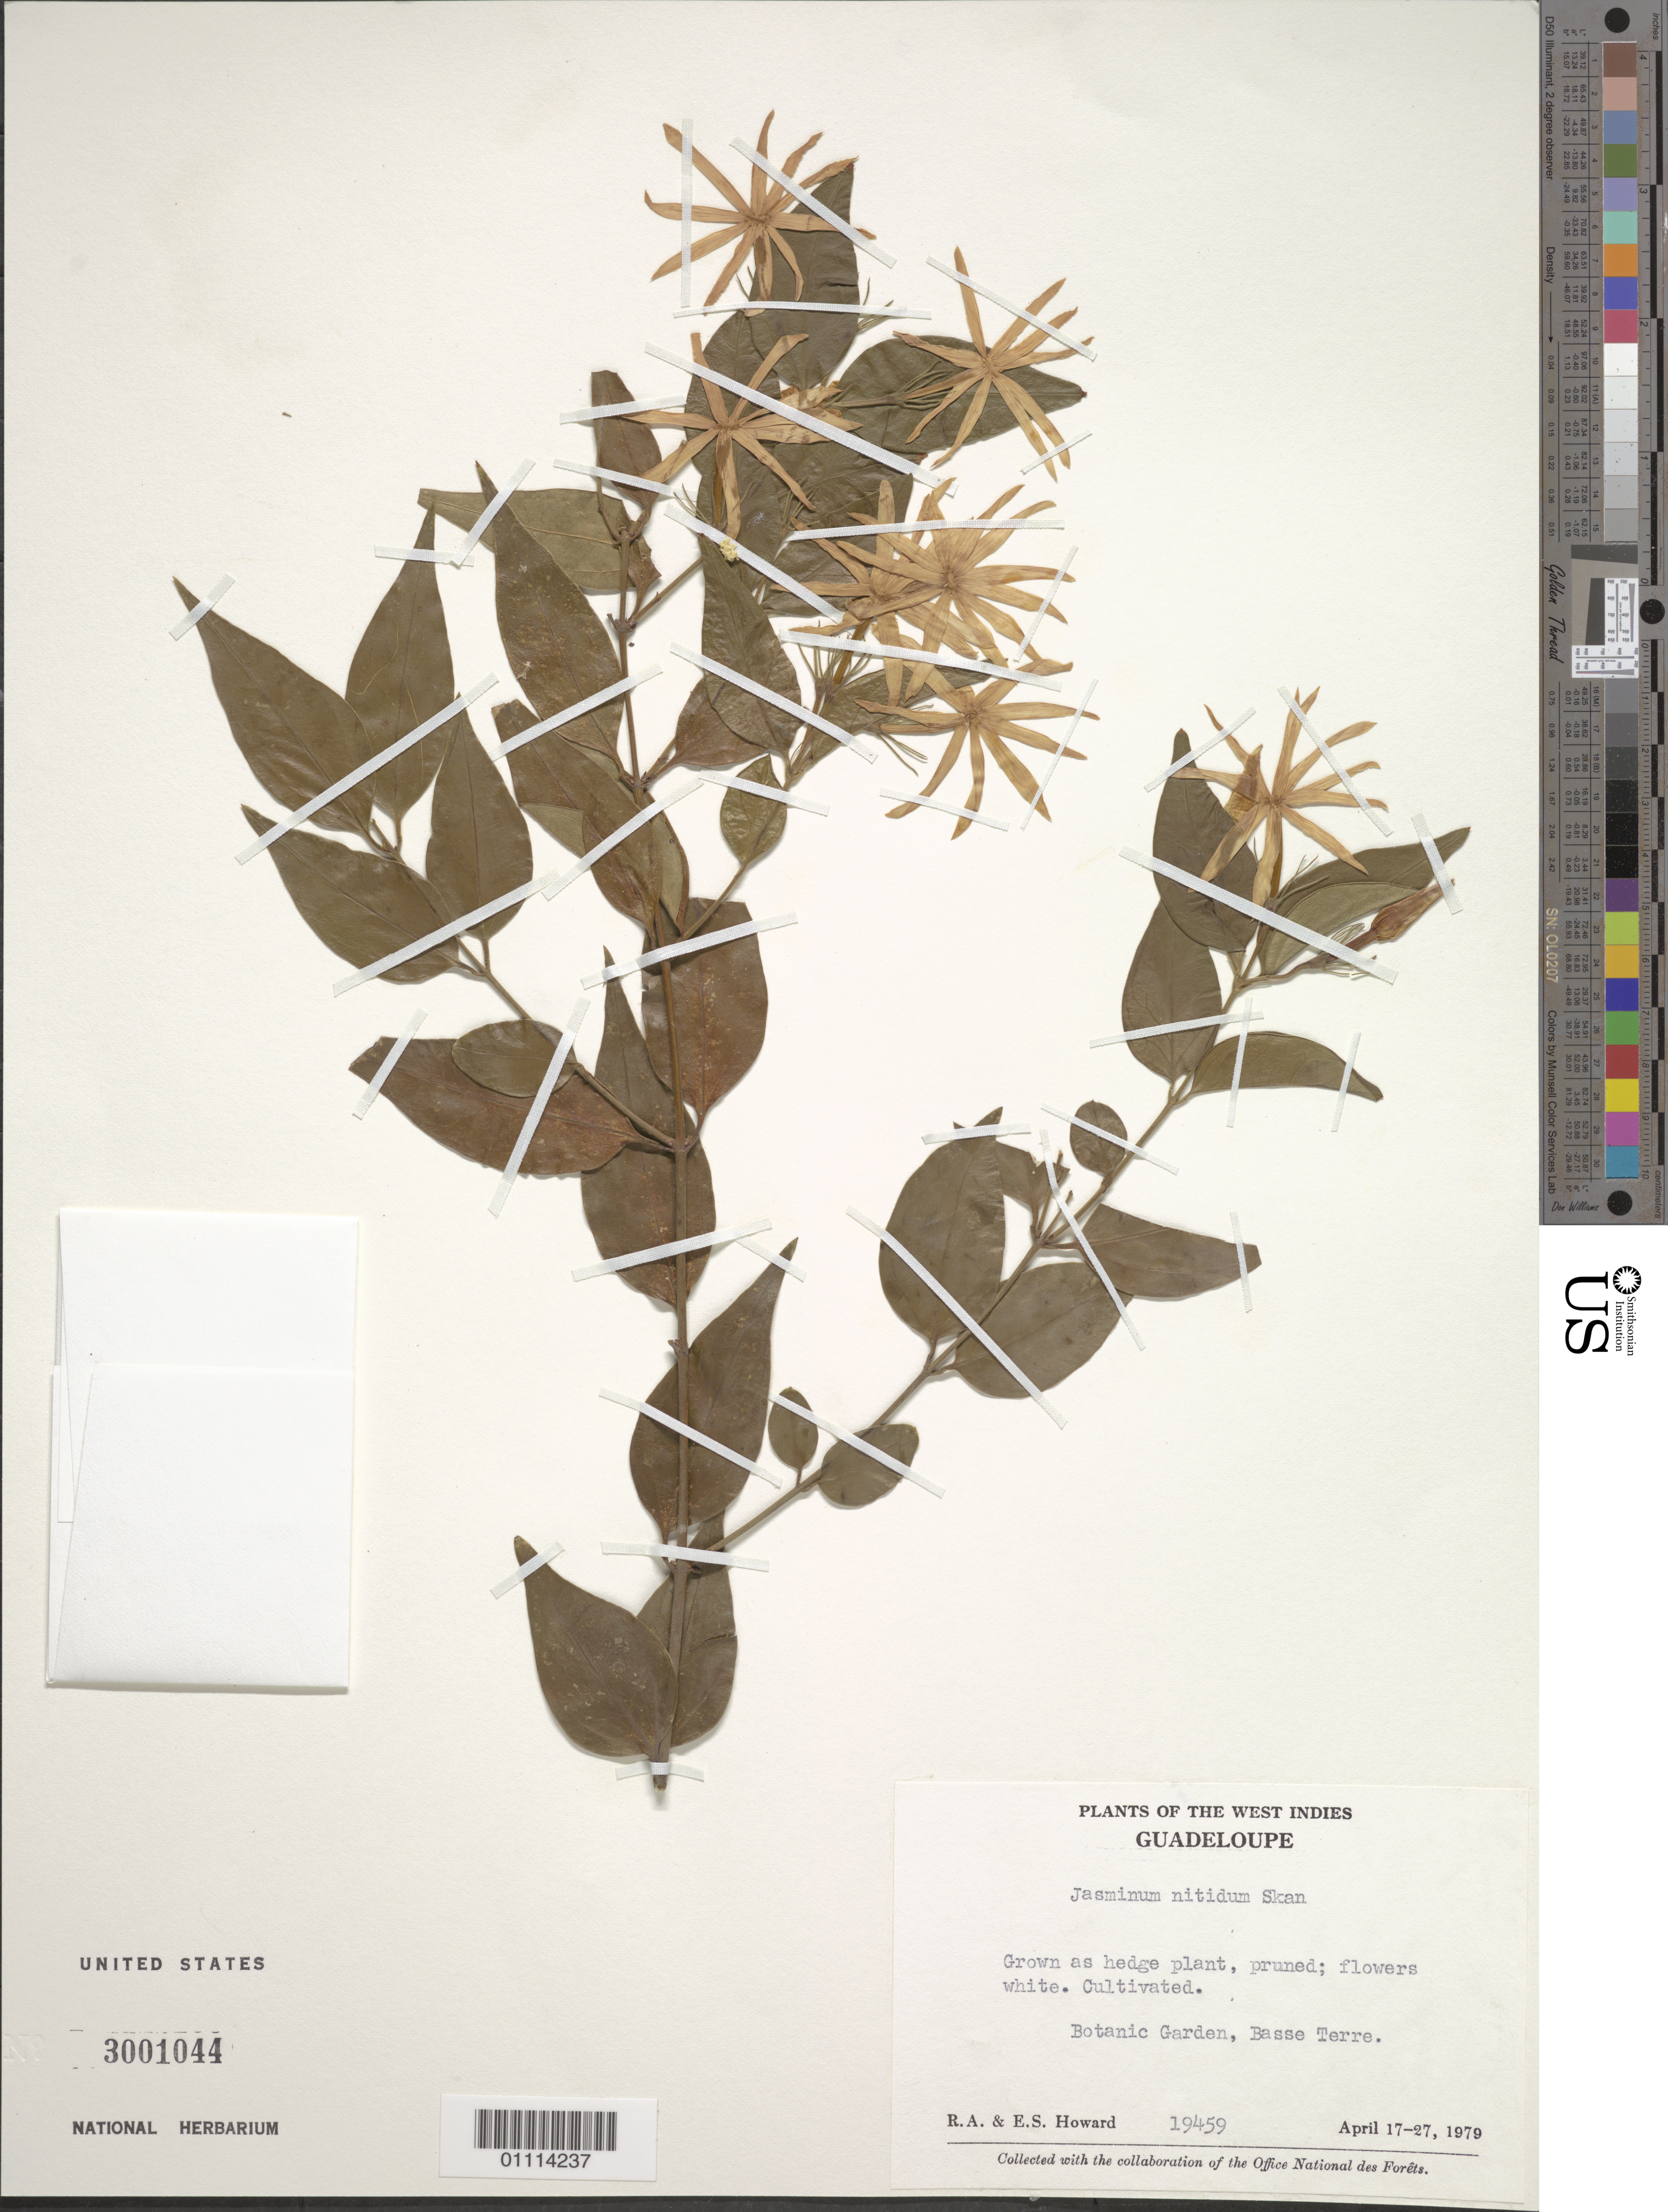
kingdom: Plantae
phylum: Tracheophyta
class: Magnoliopsida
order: Lamiales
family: Oleaceae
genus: Jasminum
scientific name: Jasminum nitidum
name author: Skan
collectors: R. A. Howard & E. S. Howard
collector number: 19459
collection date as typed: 17 Apr 1979 to 27 Apr 1979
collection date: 1979-04-17/1979-04-27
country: Guadeloupe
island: Basse Terre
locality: Botanic Garden, Basse Terre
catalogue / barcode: US 3001044